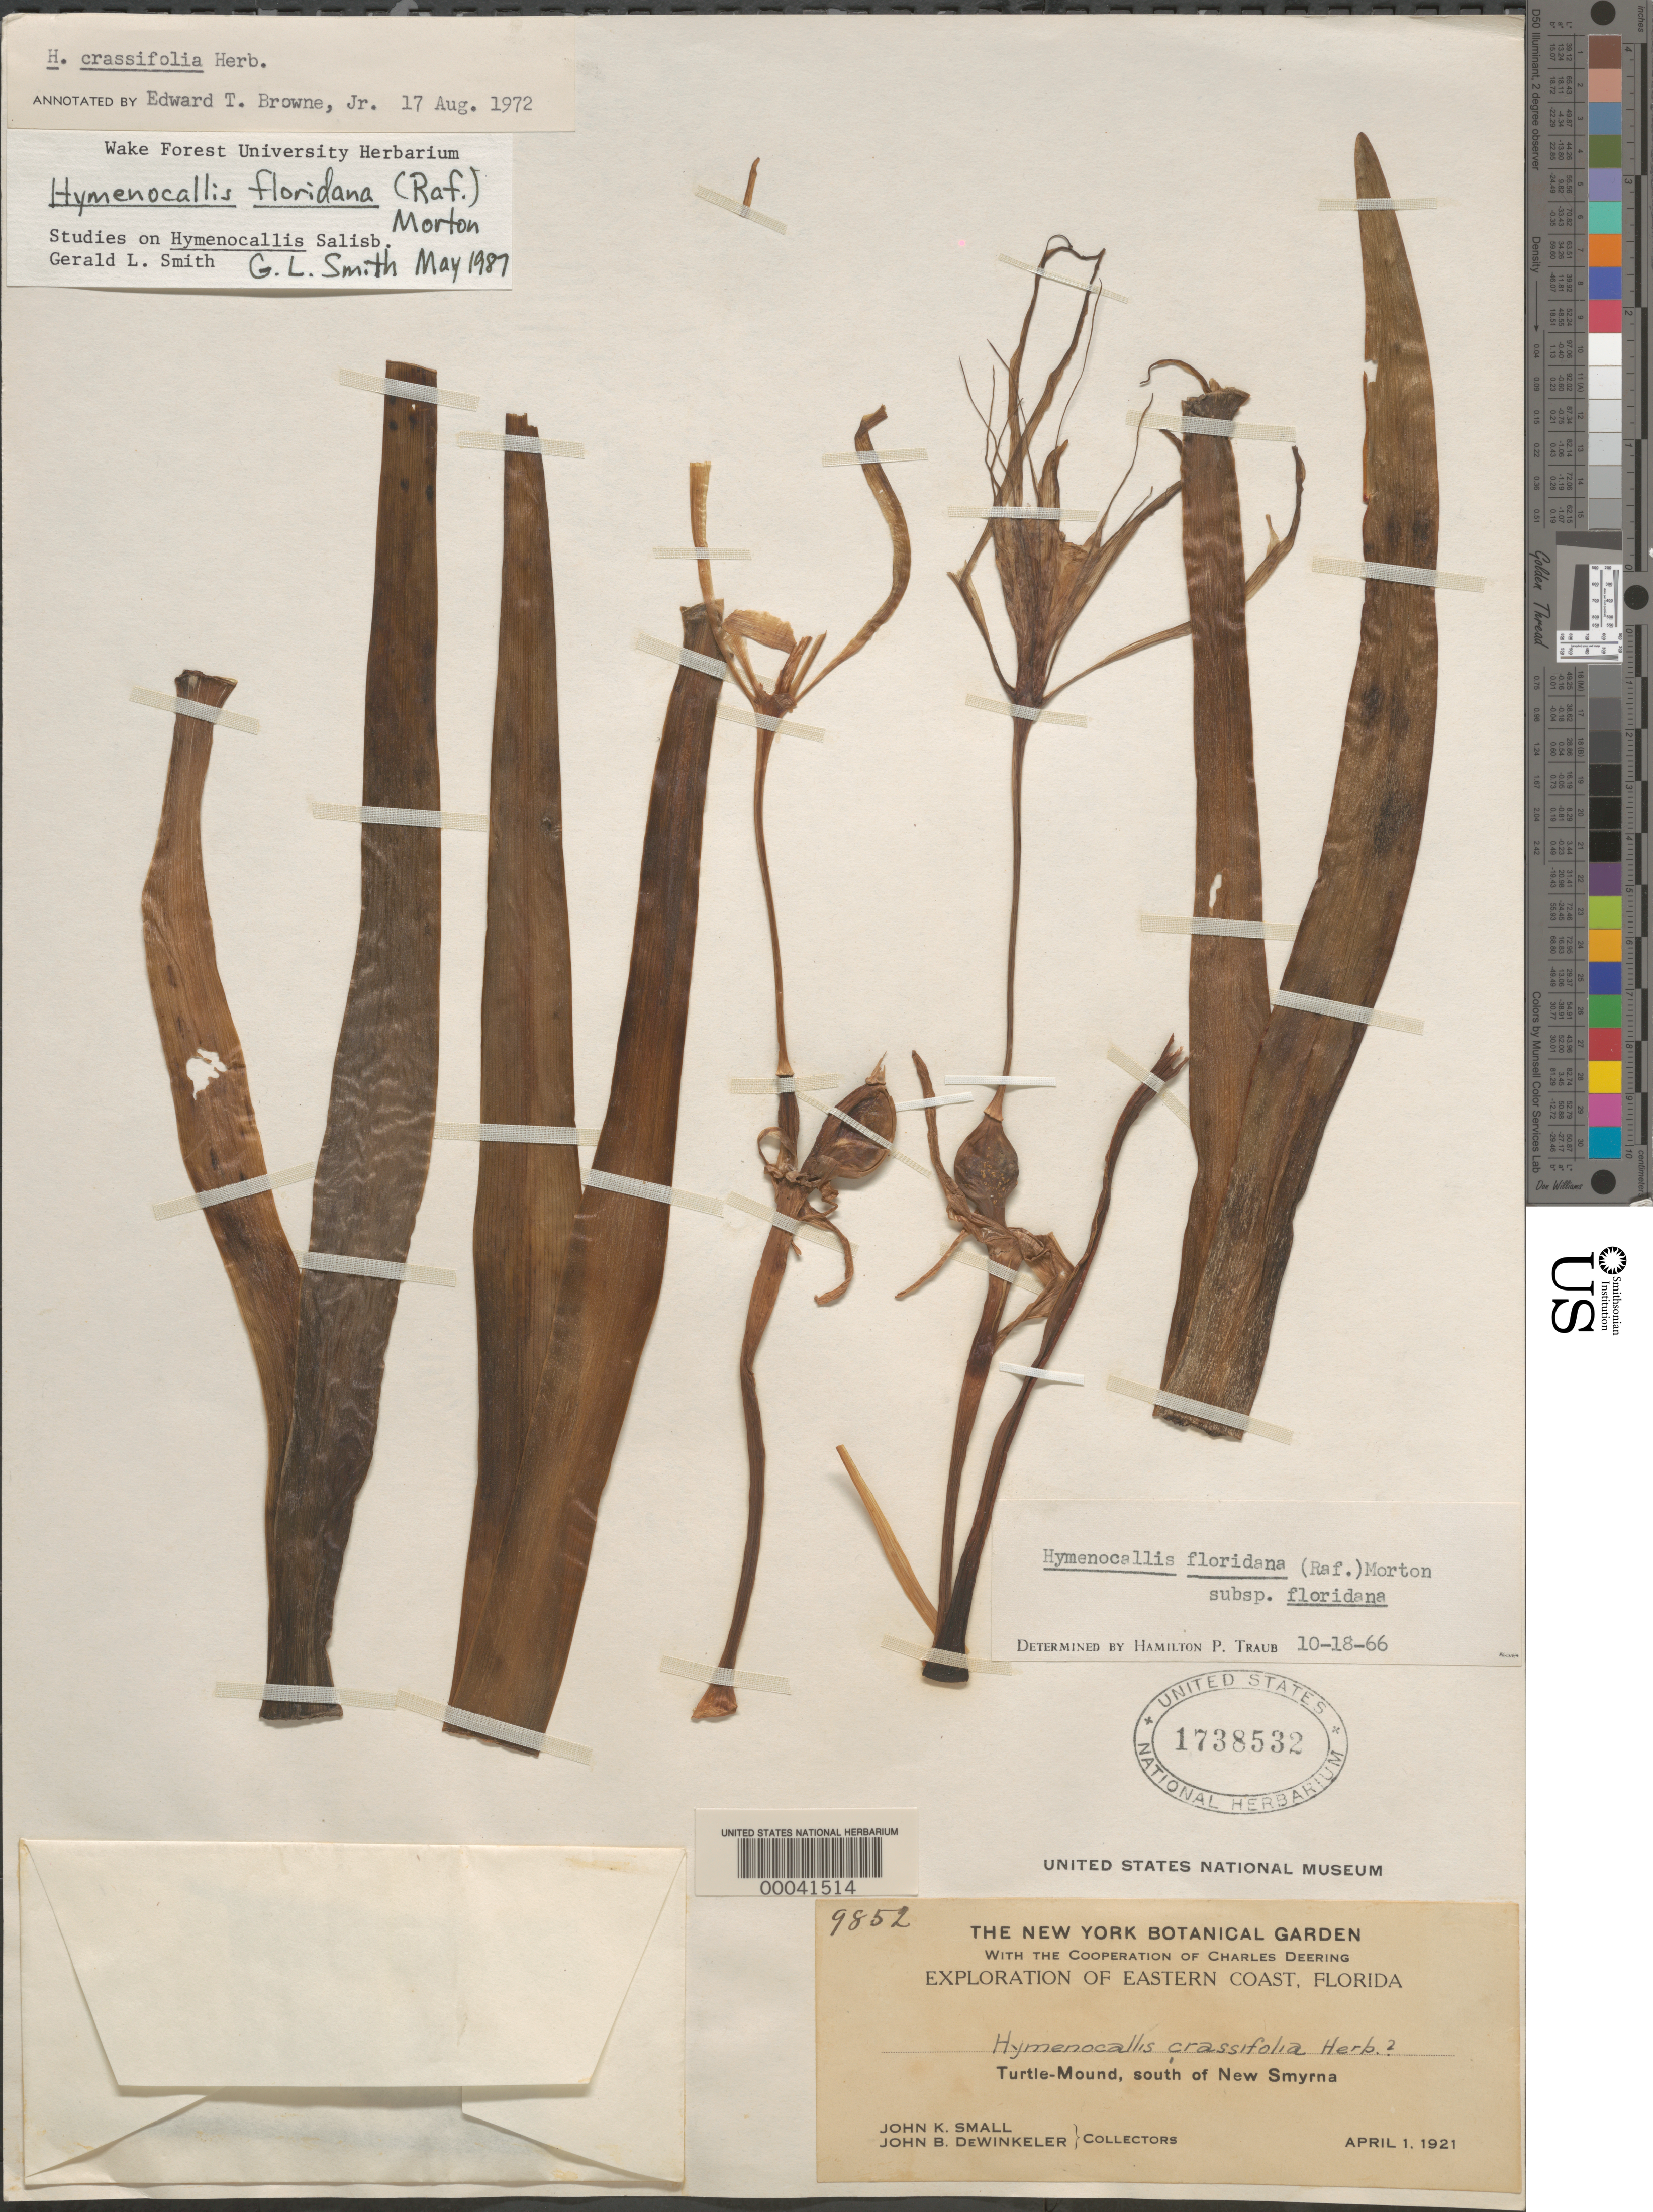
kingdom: Plantae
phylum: Tracheophyta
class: Liliopsida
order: Asparagales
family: Amaryllidaceae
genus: Hymenocallis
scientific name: Hymenocallis floridana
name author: (Raf.) C.V. Morton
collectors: J. K. Small & J. Dewinkler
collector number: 9852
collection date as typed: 01 Apr 1921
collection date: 1921-04-01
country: United States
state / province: Florida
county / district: Volusia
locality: Turtle mound, near new smyrna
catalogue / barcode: US 1738532